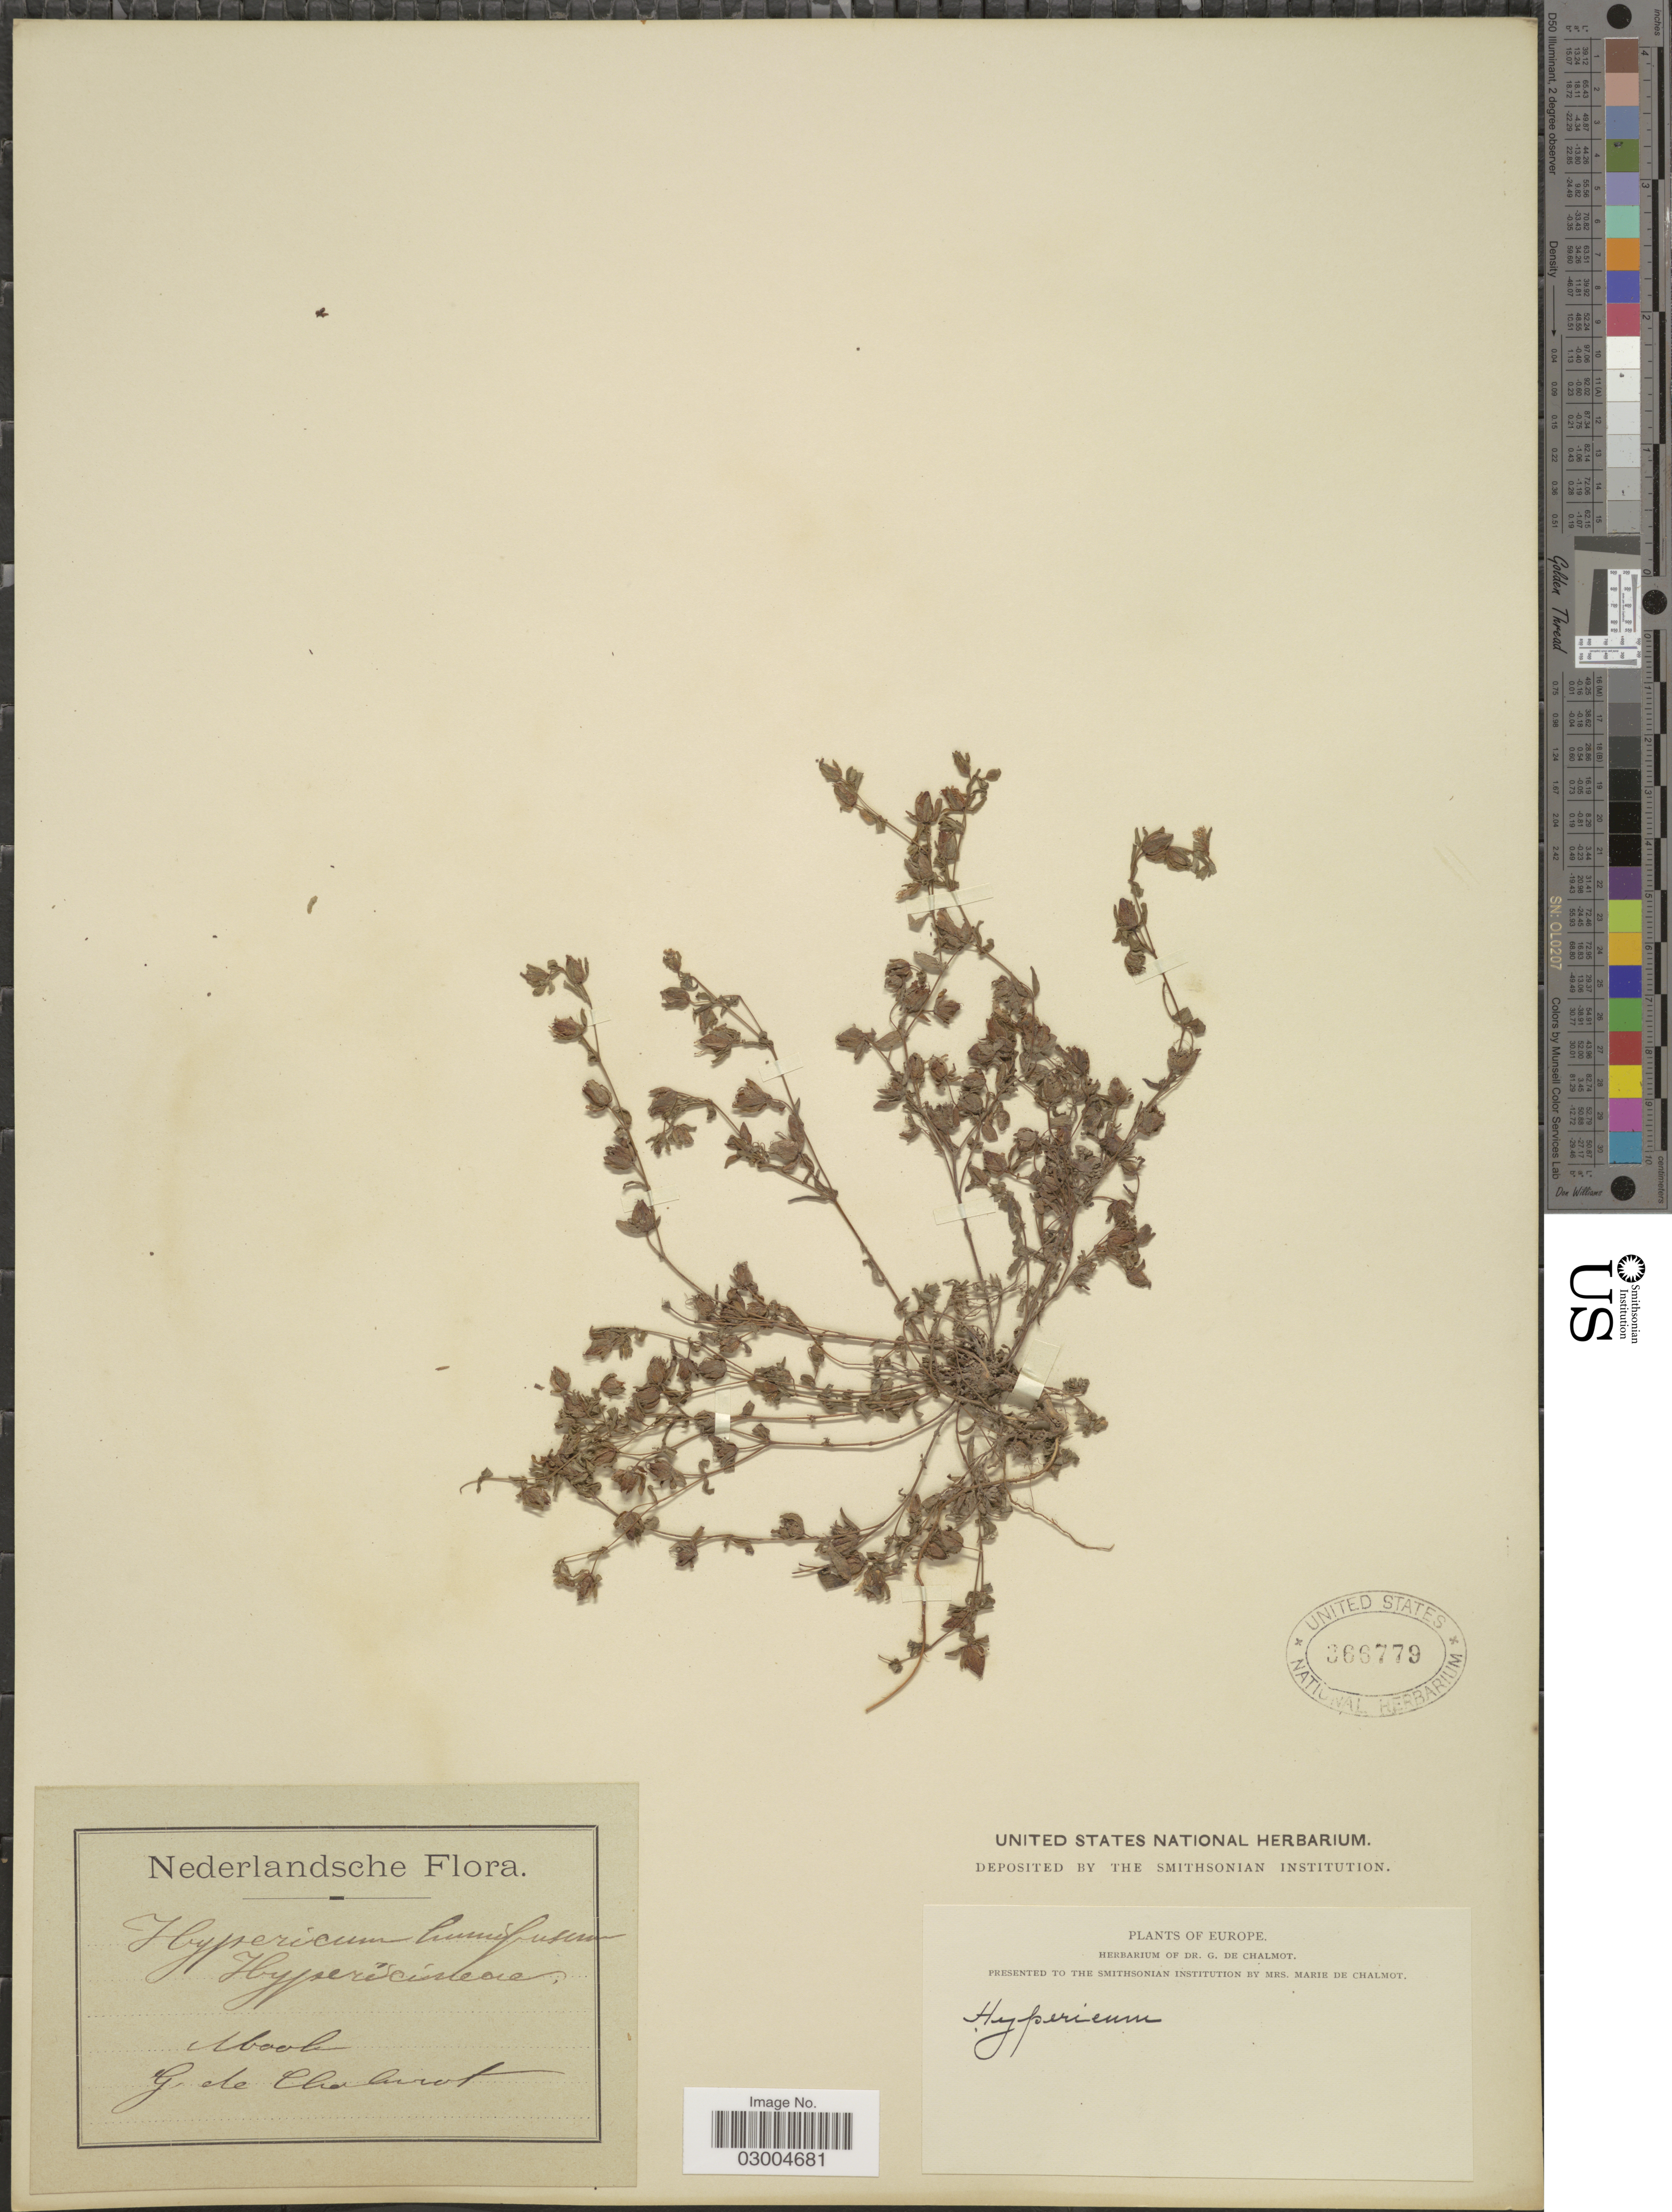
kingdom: Plantae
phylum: Tracheophyta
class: Magnoliopsida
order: Malpighiales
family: Hypericaceae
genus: Hypericum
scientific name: Hypericum humifusum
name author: L.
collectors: G. de Chalmot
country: Netherlands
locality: Mook.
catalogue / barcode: US 366779